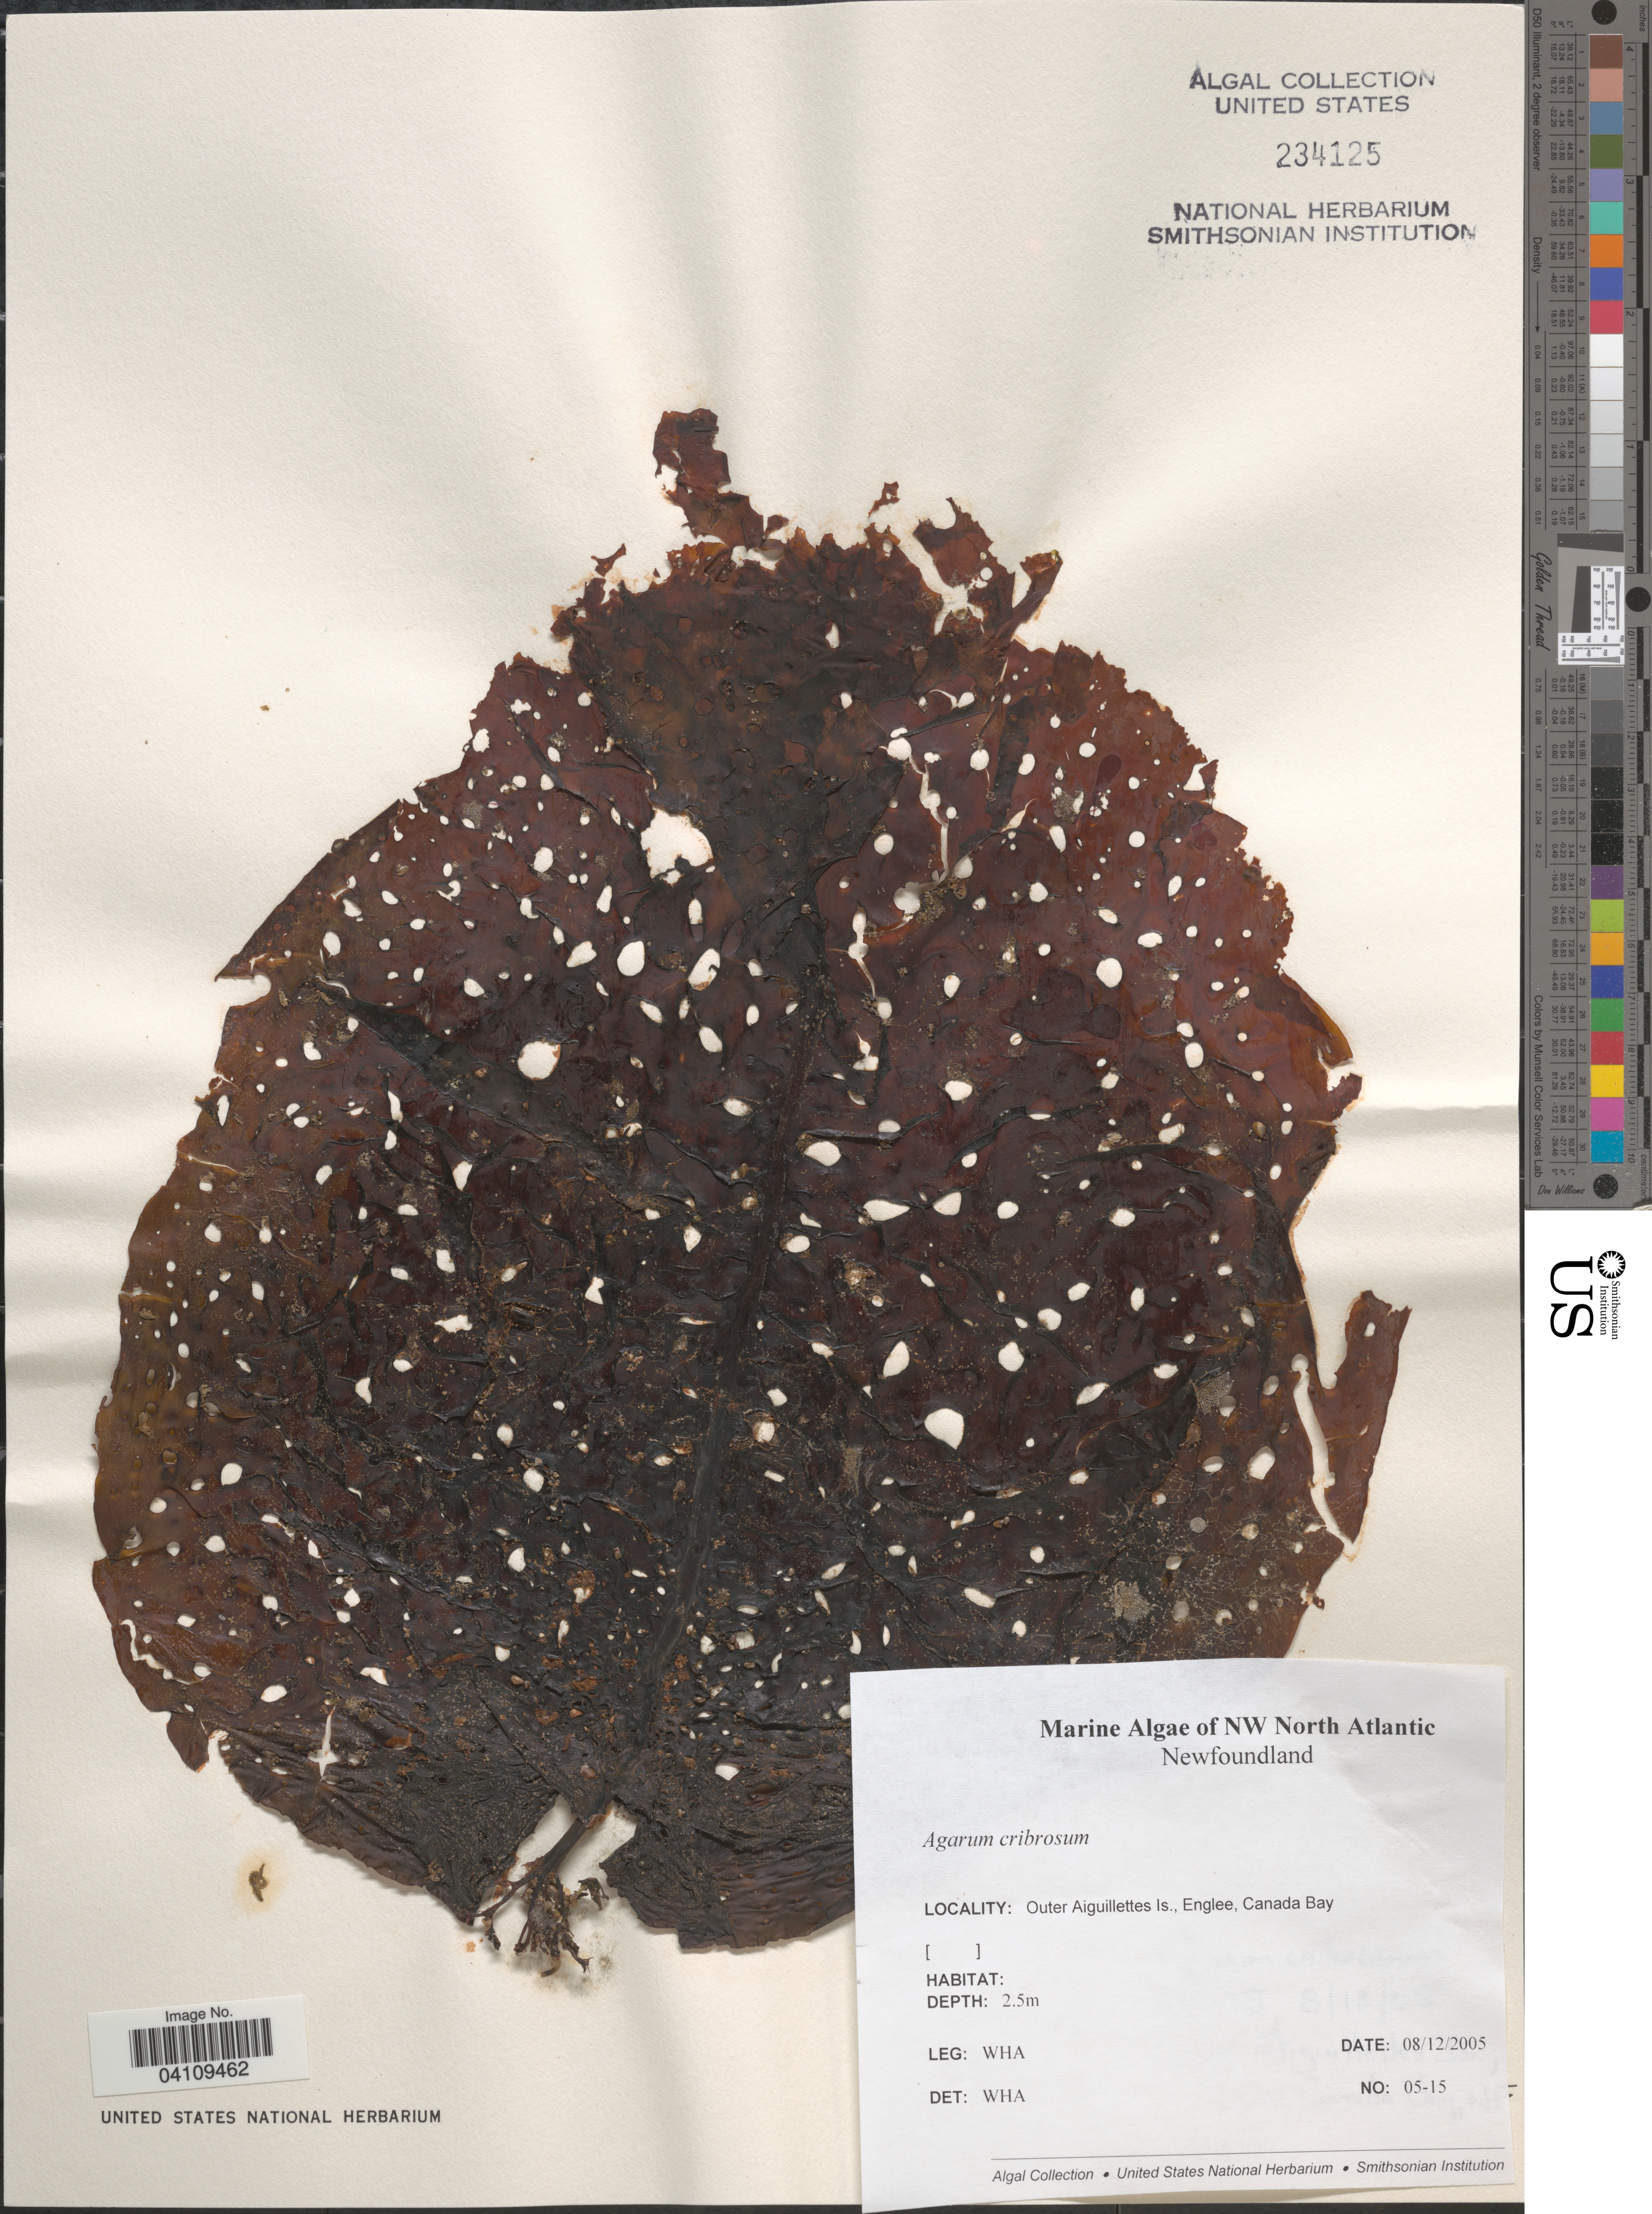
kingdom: Chromista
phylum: Ochrophyta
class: Phaeophyceae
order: Laminariales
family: Costariaceae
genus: Agarum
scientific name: Agarum clathratum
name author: Dumortier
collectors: W. H. Adey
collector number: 05-15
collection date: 2005-12-08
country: Canada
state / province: Newfoundland and Labrador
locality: NW North Atlantic. Outer Aiguillettes Is., englee, Canada Bay.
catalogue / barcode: US 234125